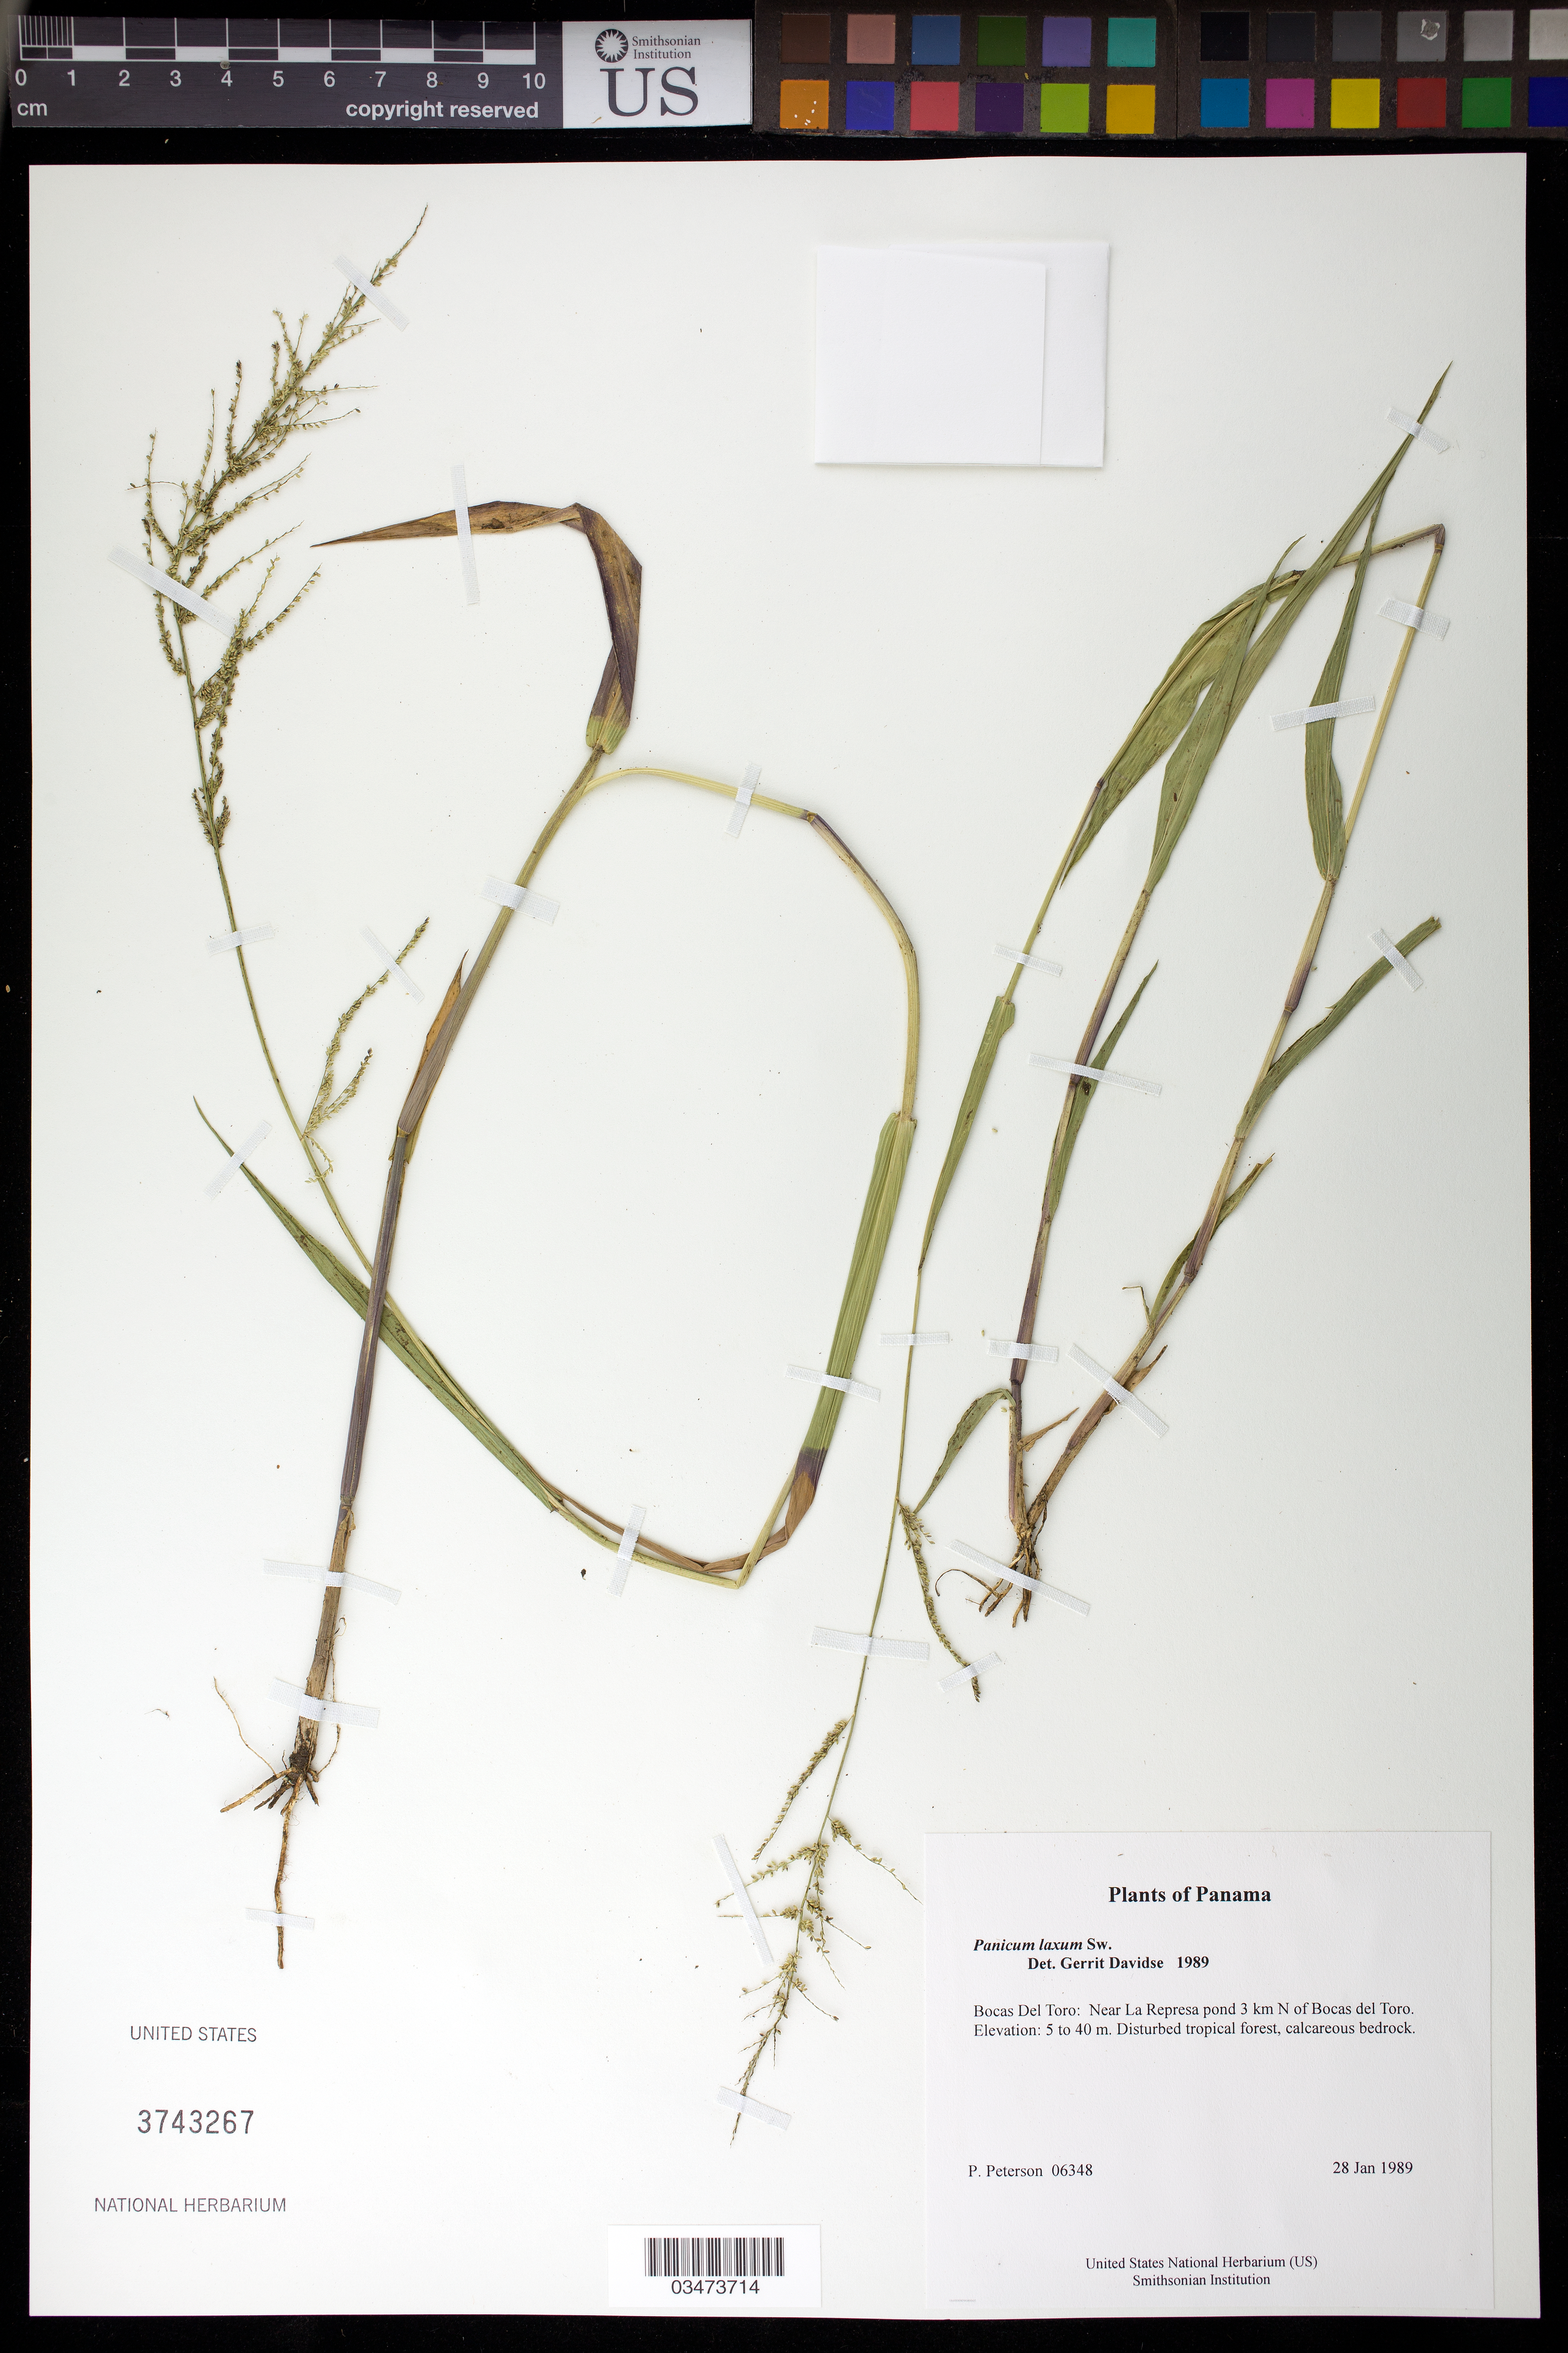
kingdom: Plantae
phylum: Tracheophyta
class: Liliopsida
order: Poales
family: Poaceae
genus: Panicum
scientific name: Panicum laxum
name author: Sw.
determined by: Davidse, Gerrit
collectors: P. M. Peterson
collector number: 06348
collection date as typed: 28 Jan 1989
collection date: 1989-01-28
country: Panama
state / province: Bocas del Toro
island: Colón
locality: Near La Represa pond 3 km N of Bocas del Toro.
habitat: Disturbed tropical forest, calcareous bedrock.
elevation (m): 5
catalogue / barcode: US 3743267